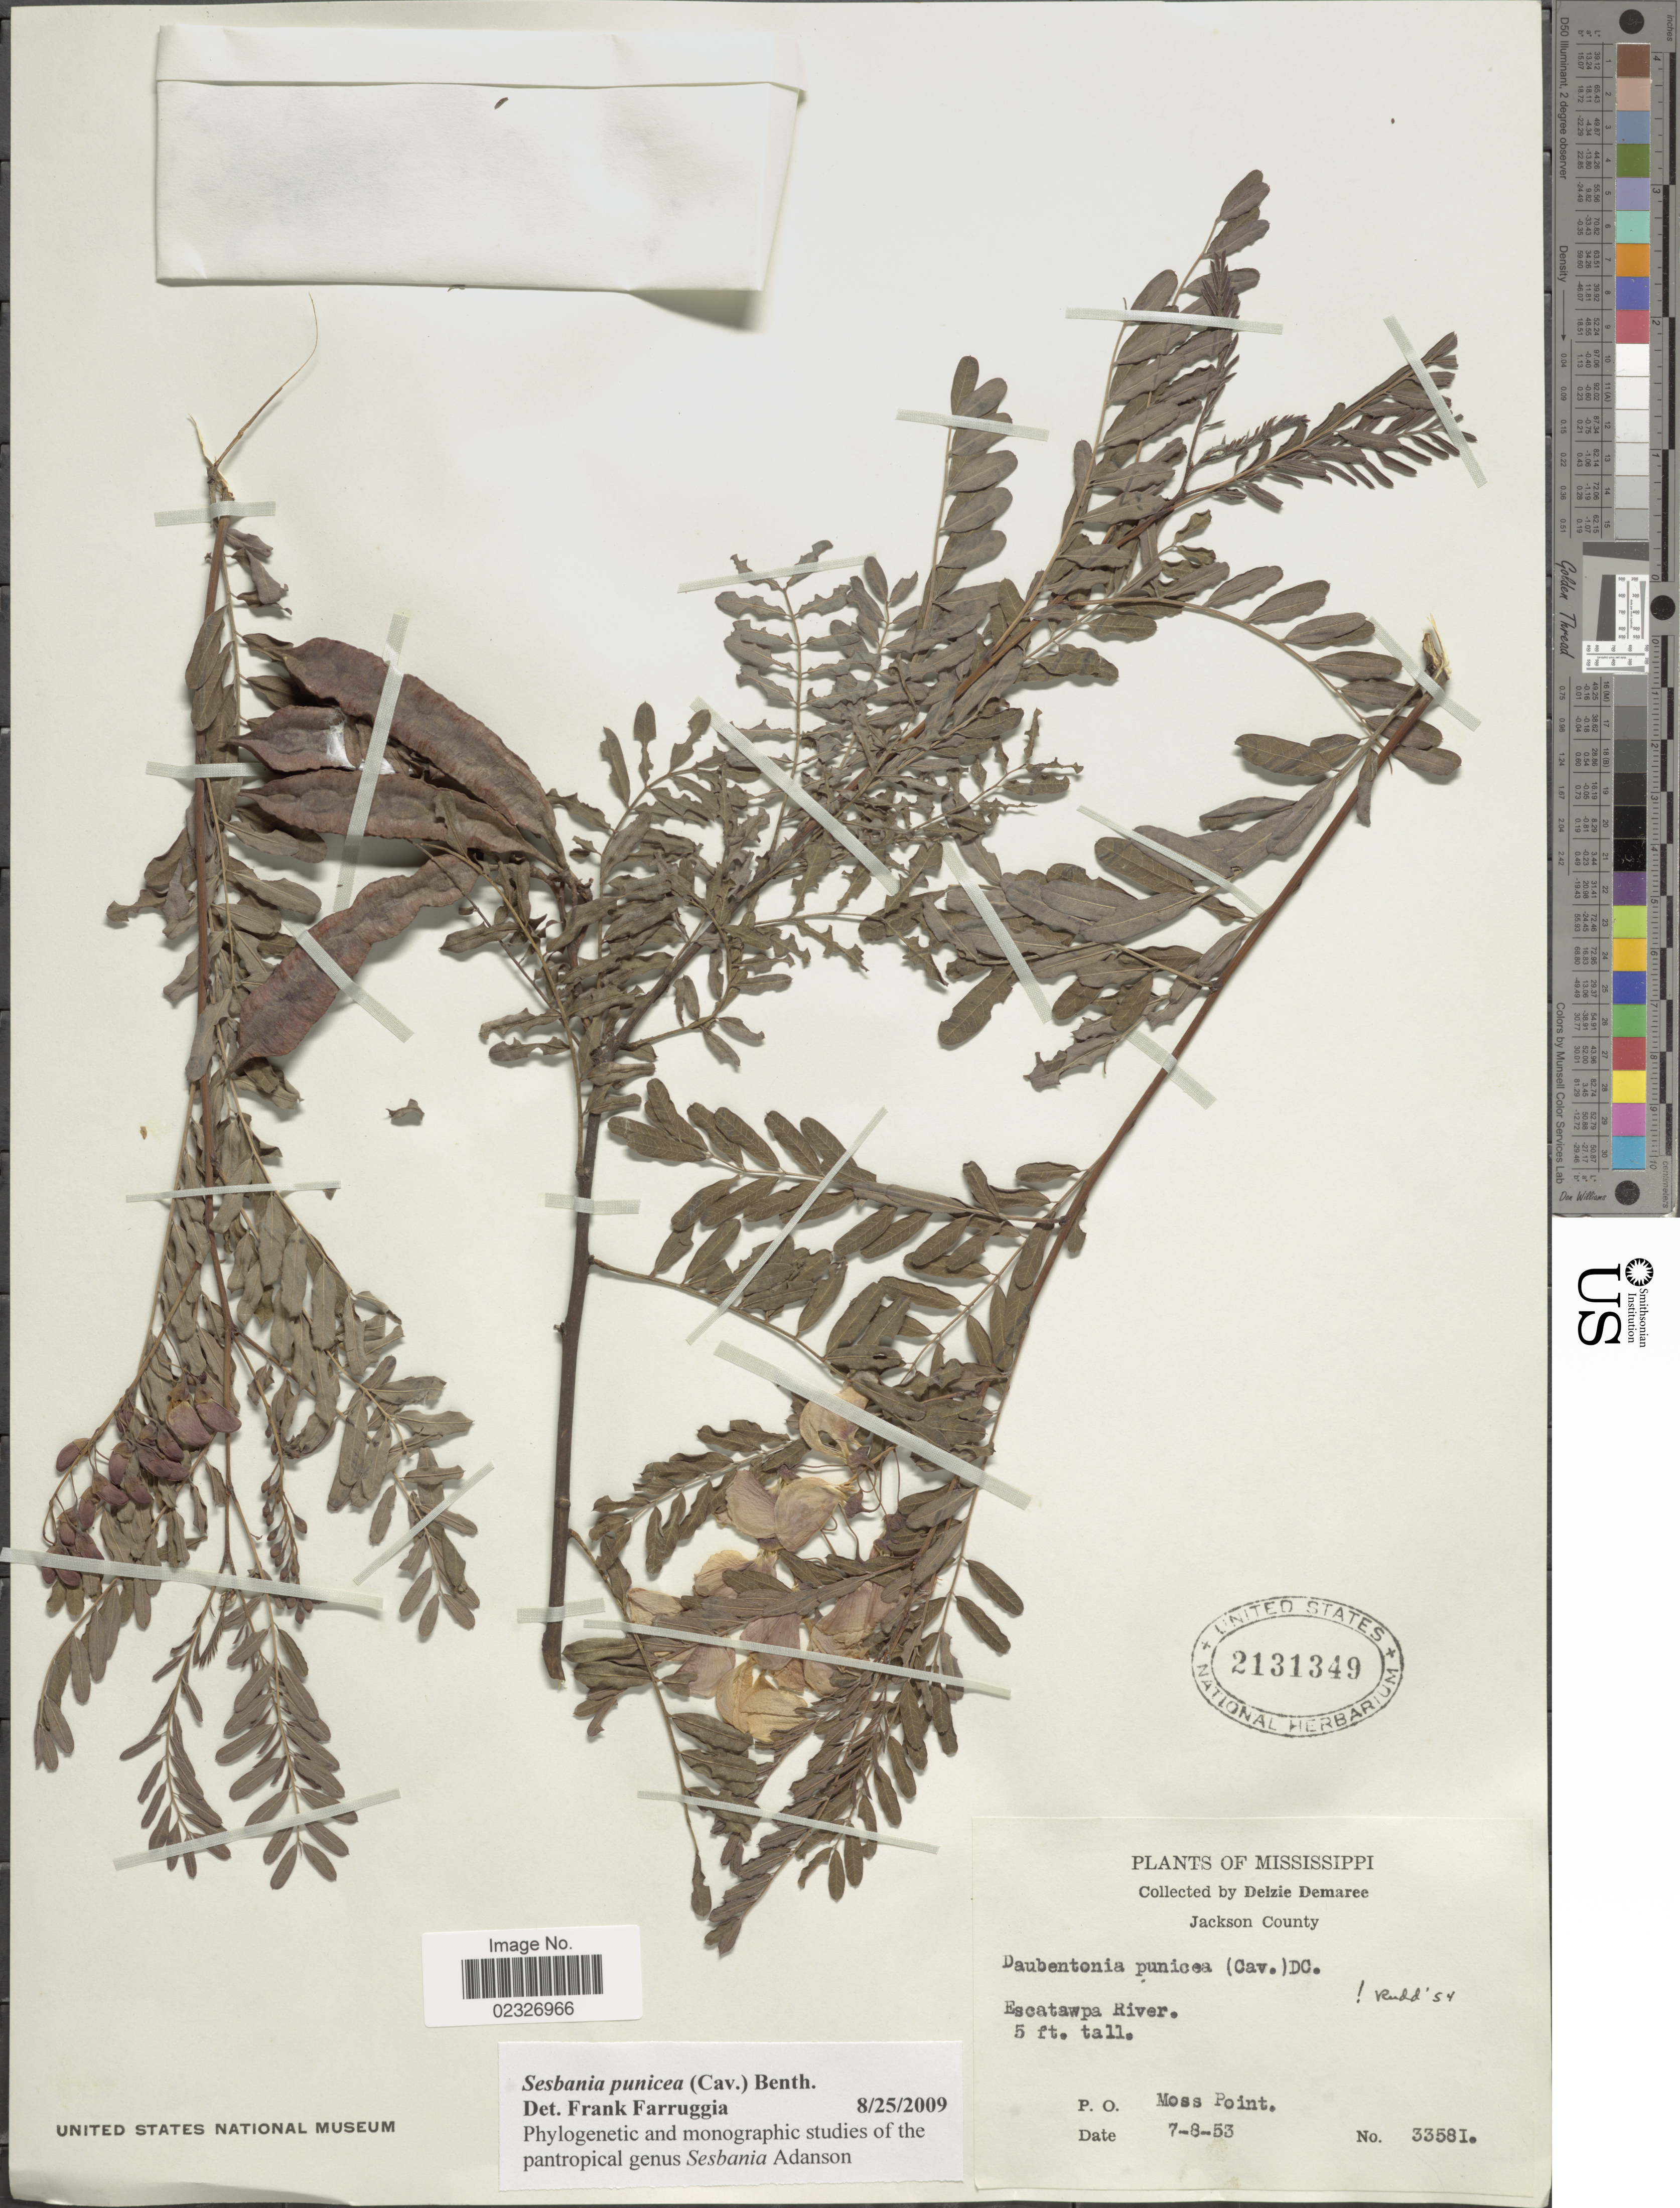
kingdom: Plantae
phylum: Tracheophyta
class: Magnoliopsida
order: Fabales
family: Fabaceae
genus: Sesbania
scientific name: Sesbania punicea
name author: (Cav.) Benth.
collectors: D. Demaree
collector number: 33581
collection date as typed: Transcribed d/m/y: 8/7/53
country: United States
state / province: Mississippi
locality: Jackson County, Escatawpa River, Moss Point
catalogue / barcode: US 2131349